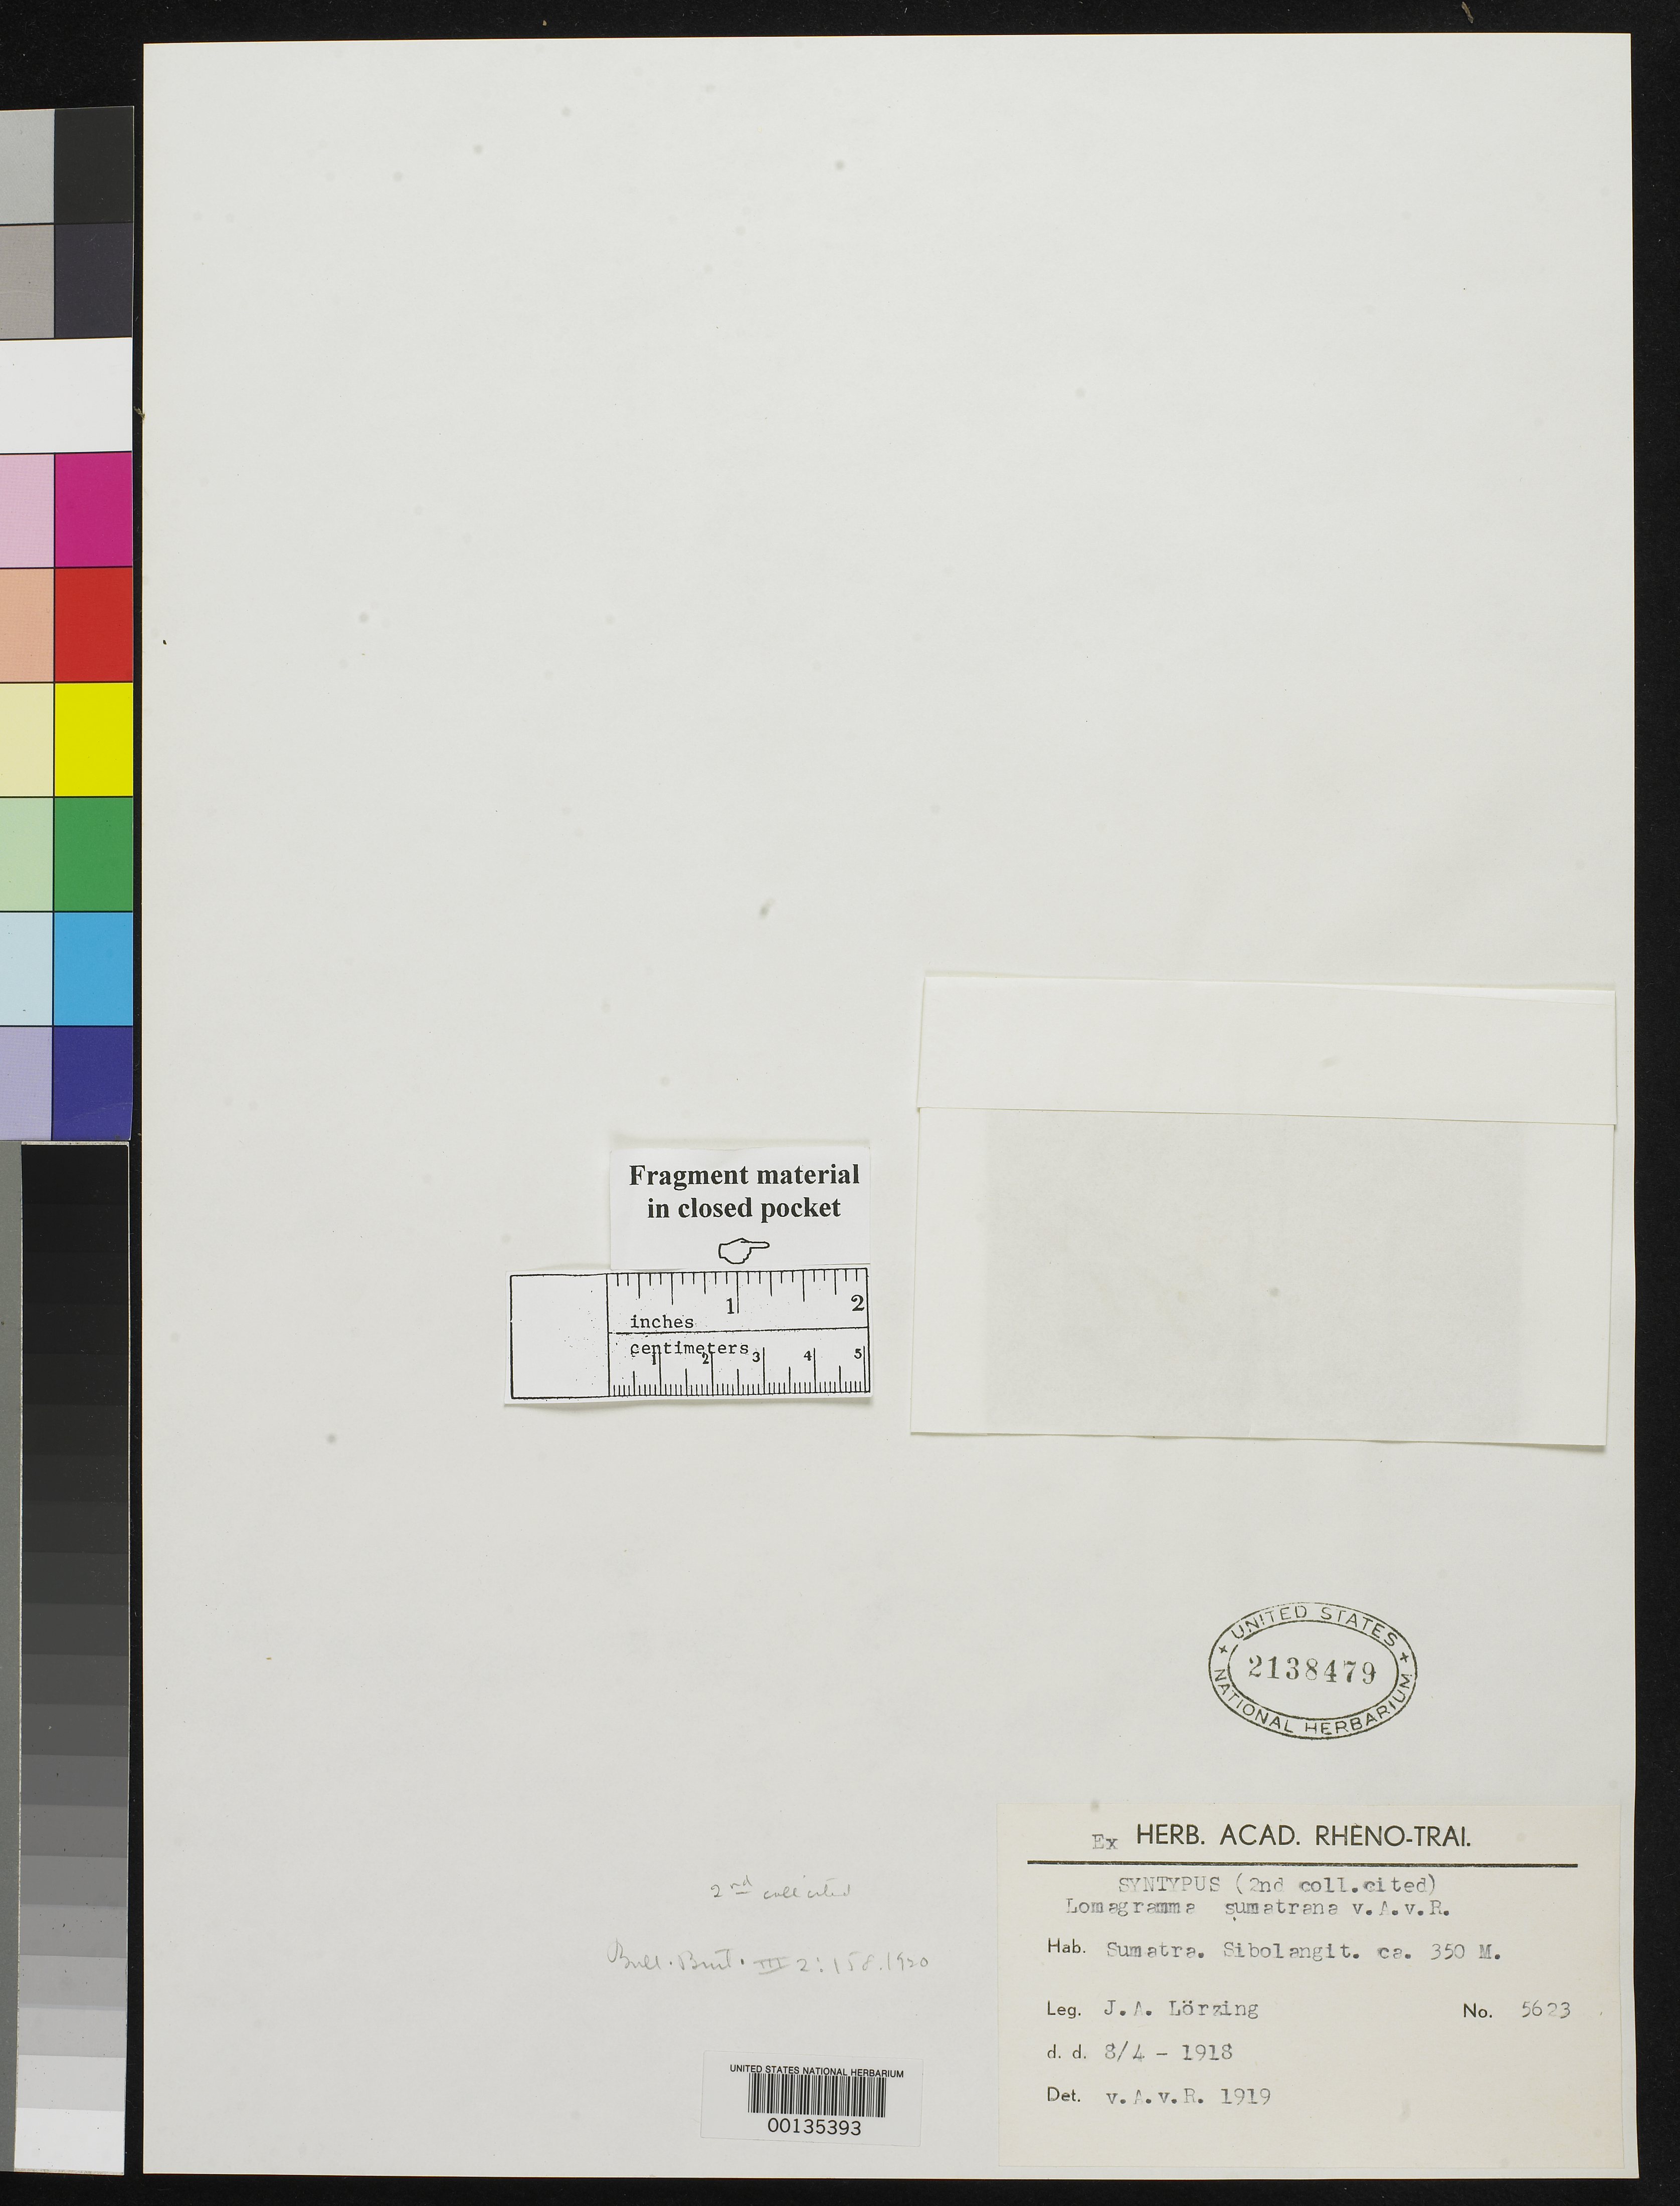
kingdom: Plantae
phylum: Tracheophyta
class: Polypodiopsida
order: Polypodiales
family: Dryopteridaceae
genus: Lomagramma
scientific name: Lomagramma sumatrana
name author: Alderw.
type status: Syntype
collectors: J. Lorzing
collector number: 5623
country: Indonesia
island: Sumatra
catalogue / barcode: US 2138479